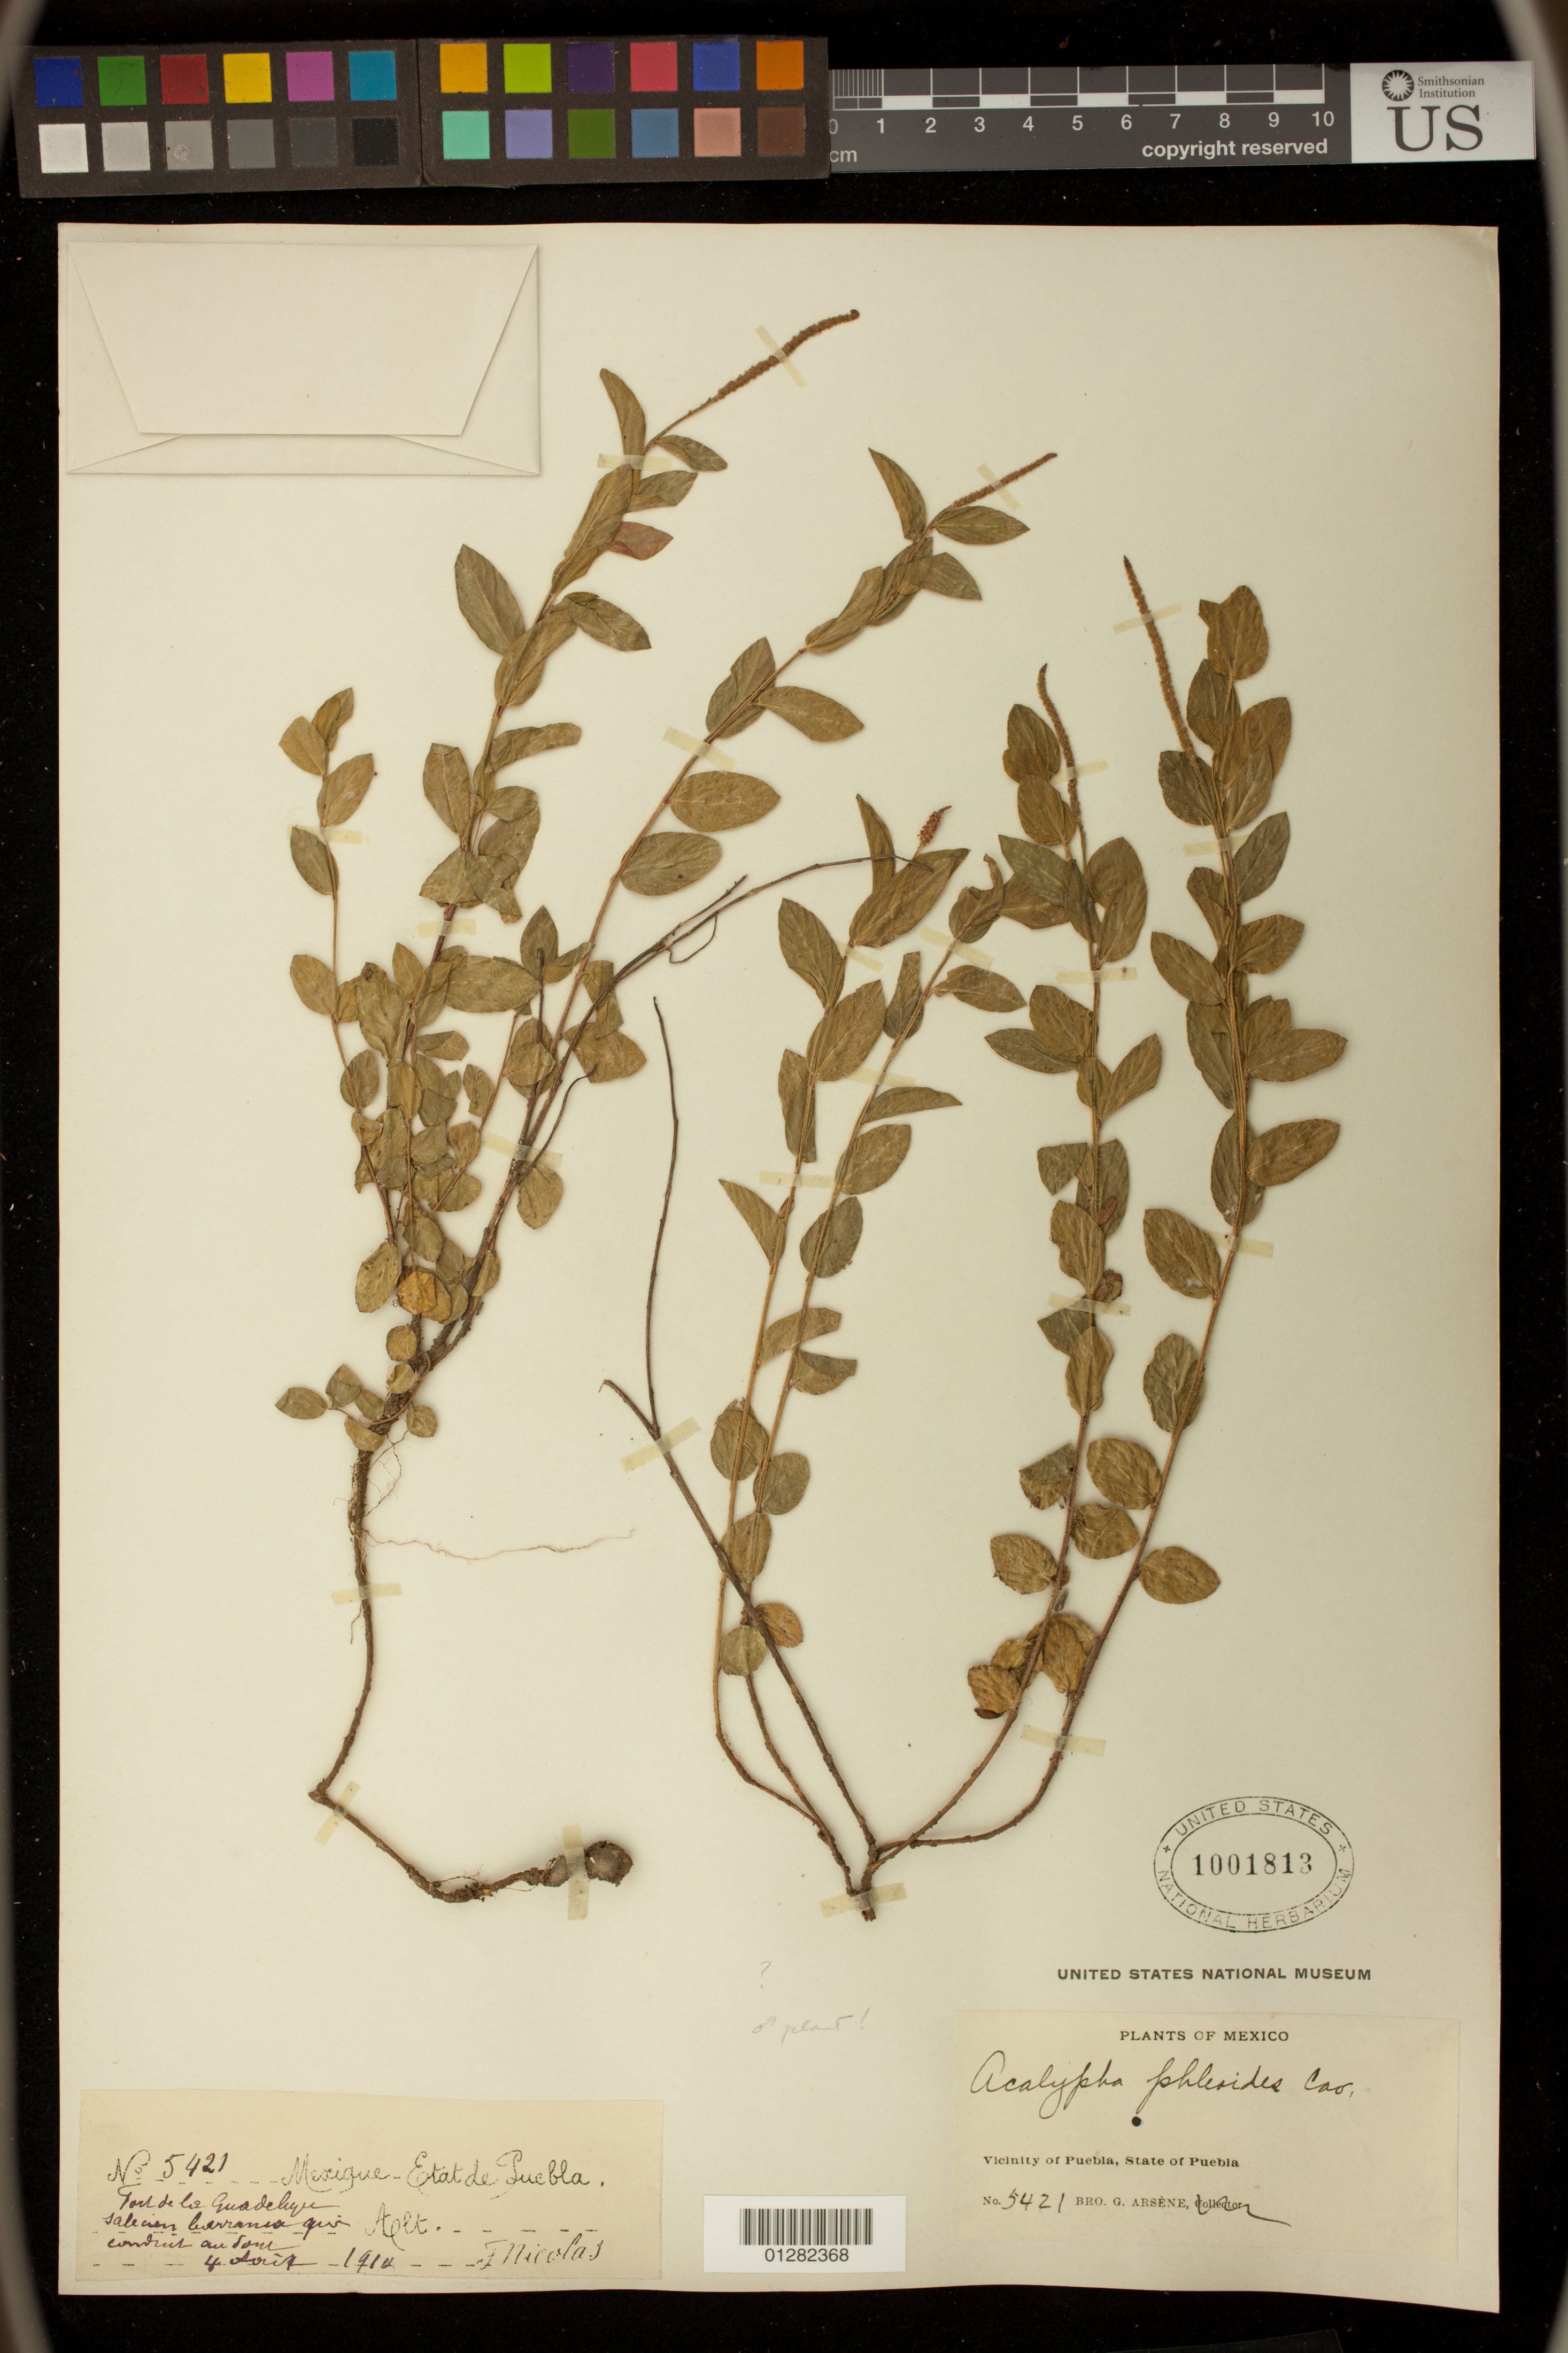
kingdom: Plantae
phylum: Tracheophyta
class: Magnoliopsida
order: Malpighiales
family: Euphorbiaceae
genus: Acalypha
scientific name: Acalypha phleoides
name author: Cav.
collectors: A. Campos-Villanueva & G. Toriz A.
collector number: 5421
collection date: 1910-08-04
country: Mexico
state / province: Puebla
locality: Vicinity of Puebla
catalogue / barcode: US 1001813